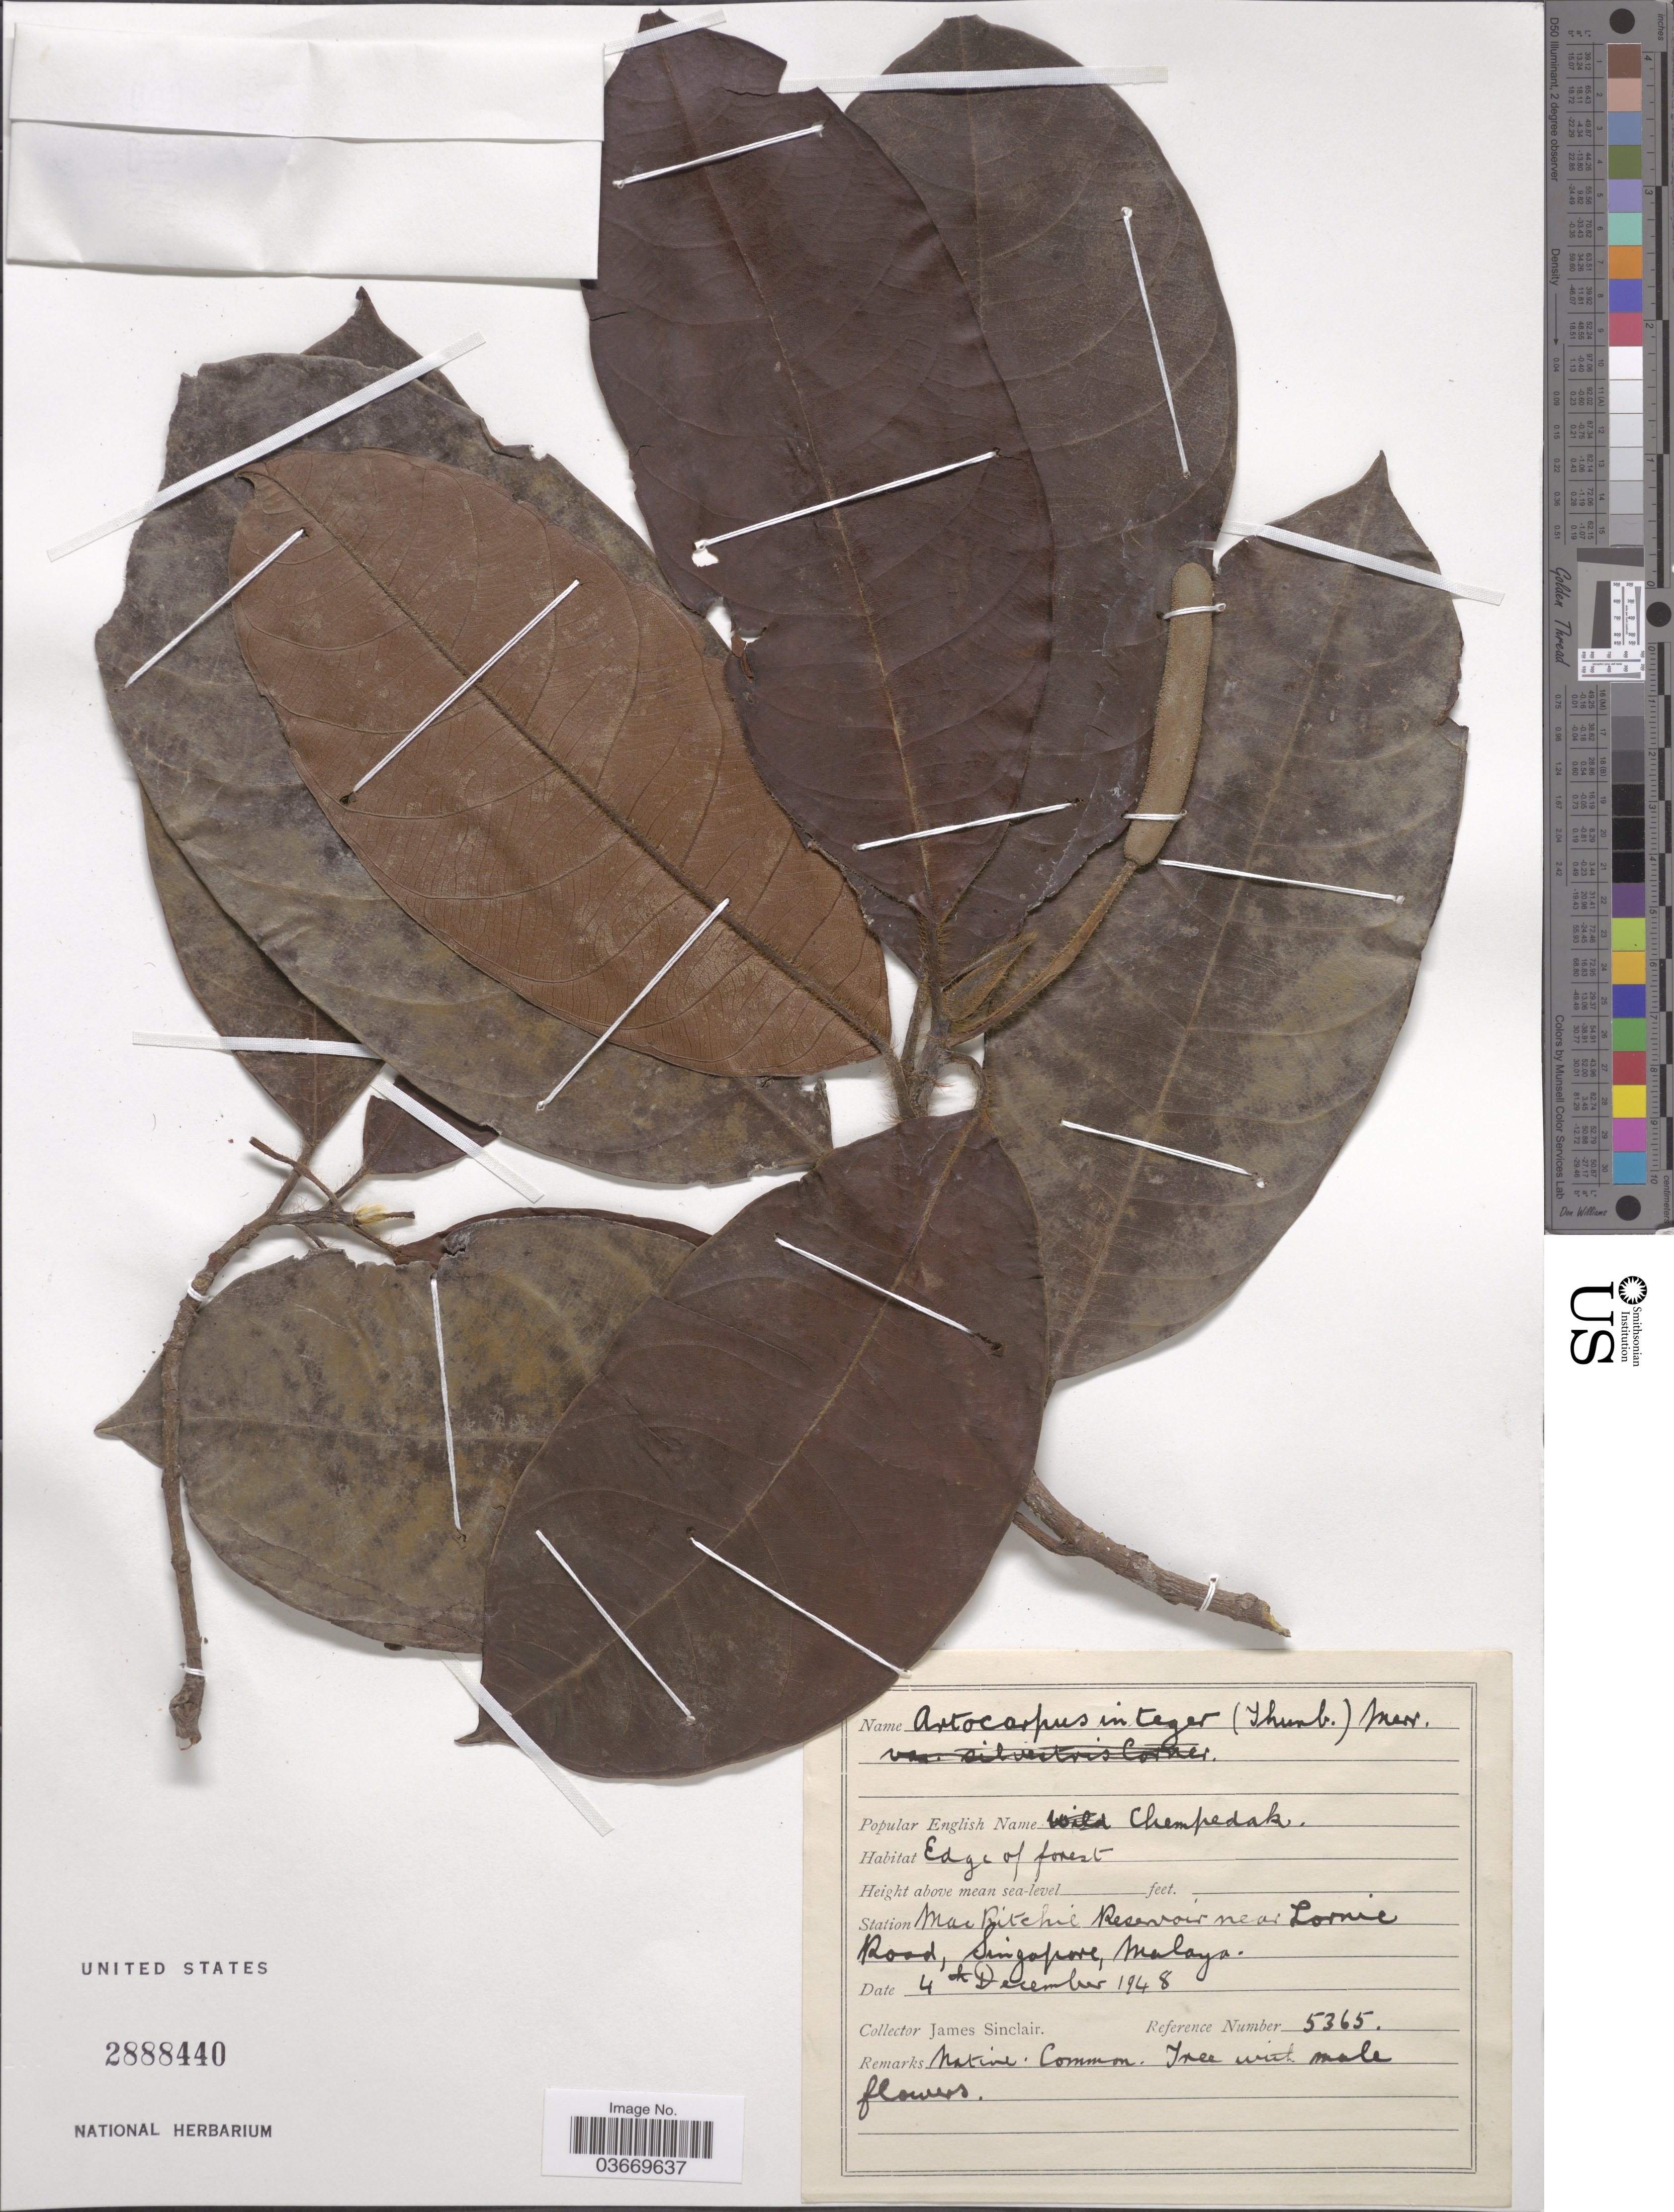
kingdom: Plantae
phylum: Tracheophyta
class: Magnoliopsida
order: Rosales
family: Moraceae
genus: Artocarpus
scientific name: Artocarpus integer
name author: (Thunb.) Merr.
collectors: J. Sinclair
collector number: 5365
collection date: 1948-12-04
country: Singapore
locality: Station Mac Ritchie Reservoir near Lorrie Road, Singapore, Malaya.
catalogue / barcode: US 2888440